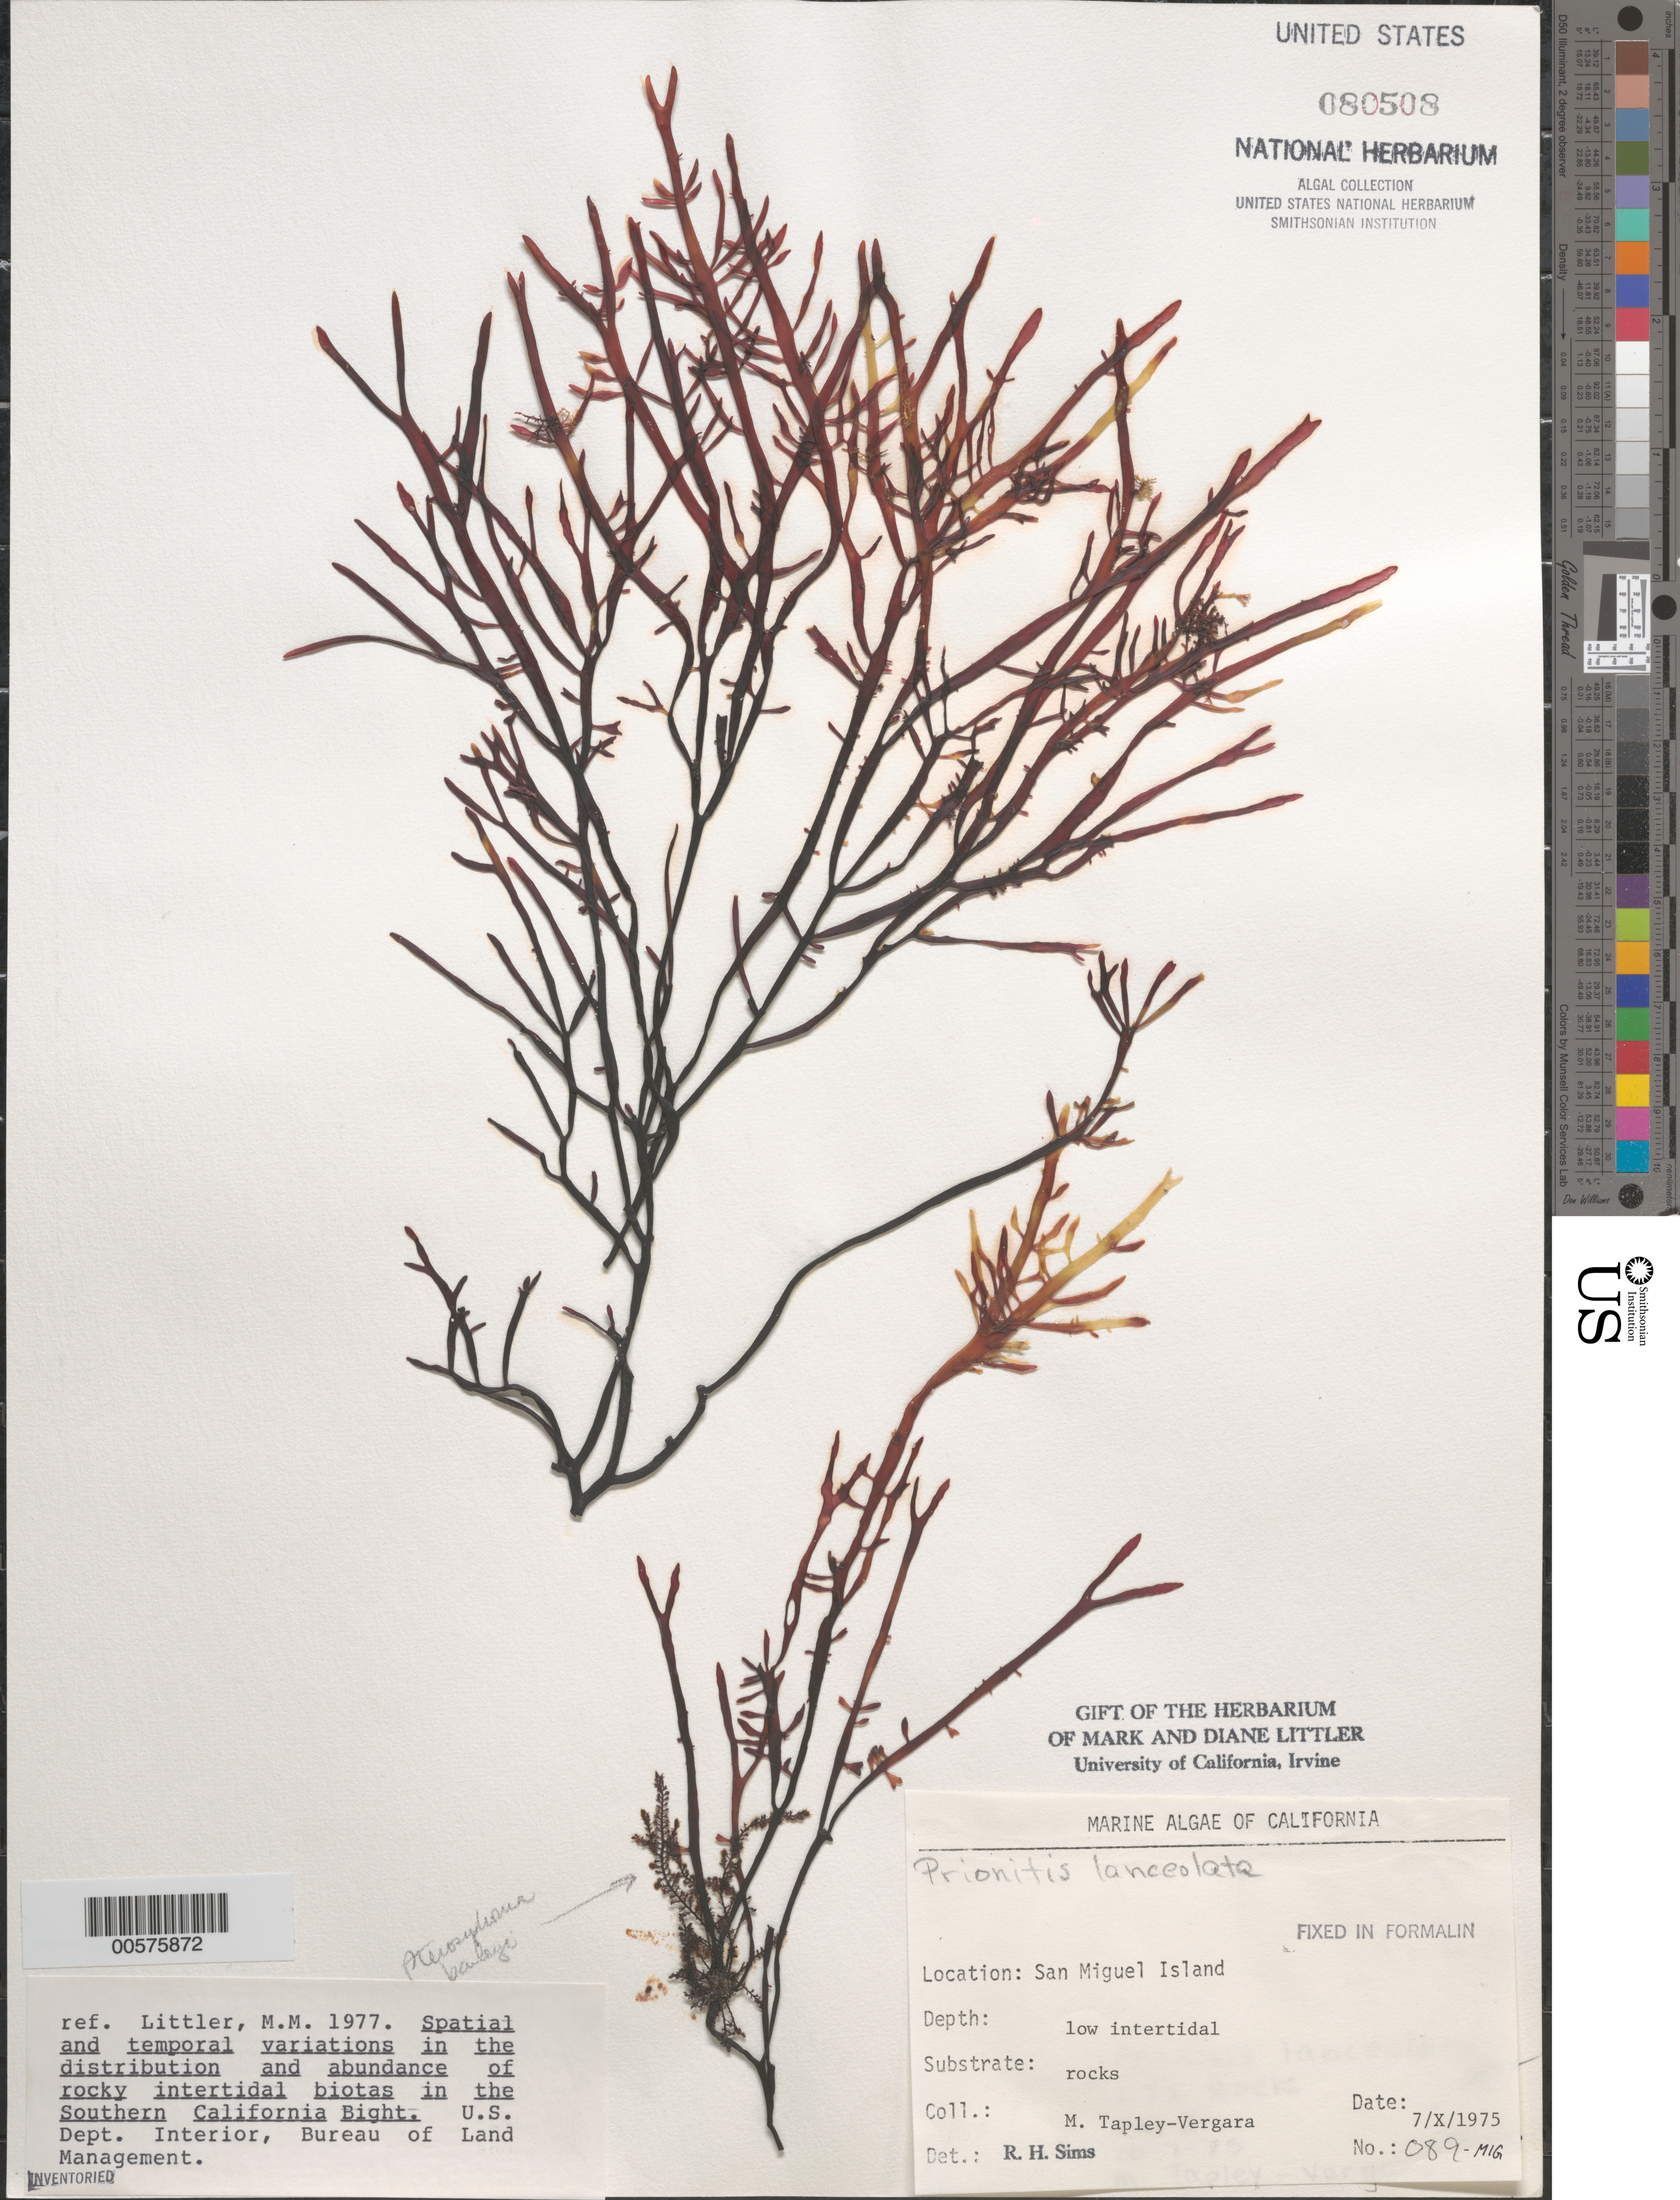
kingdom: Plantae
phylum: Rhodophyta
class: Florideophyceae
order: Cryptonemiales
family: Cryptonemiaceae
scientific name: Prionitis lanceolata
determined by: Sims, Robert H.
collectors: M. Tapley-Vergara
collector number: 089-MIG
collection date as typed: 07 Oct 1975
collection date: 1975-10-07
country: United States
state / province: California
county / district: Santa Barbara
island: San Miguel Island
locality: Cuyler Harbor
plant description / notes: BLM-SOCALBIGHT Rocky Intertidal Survey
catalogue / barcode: US 80508